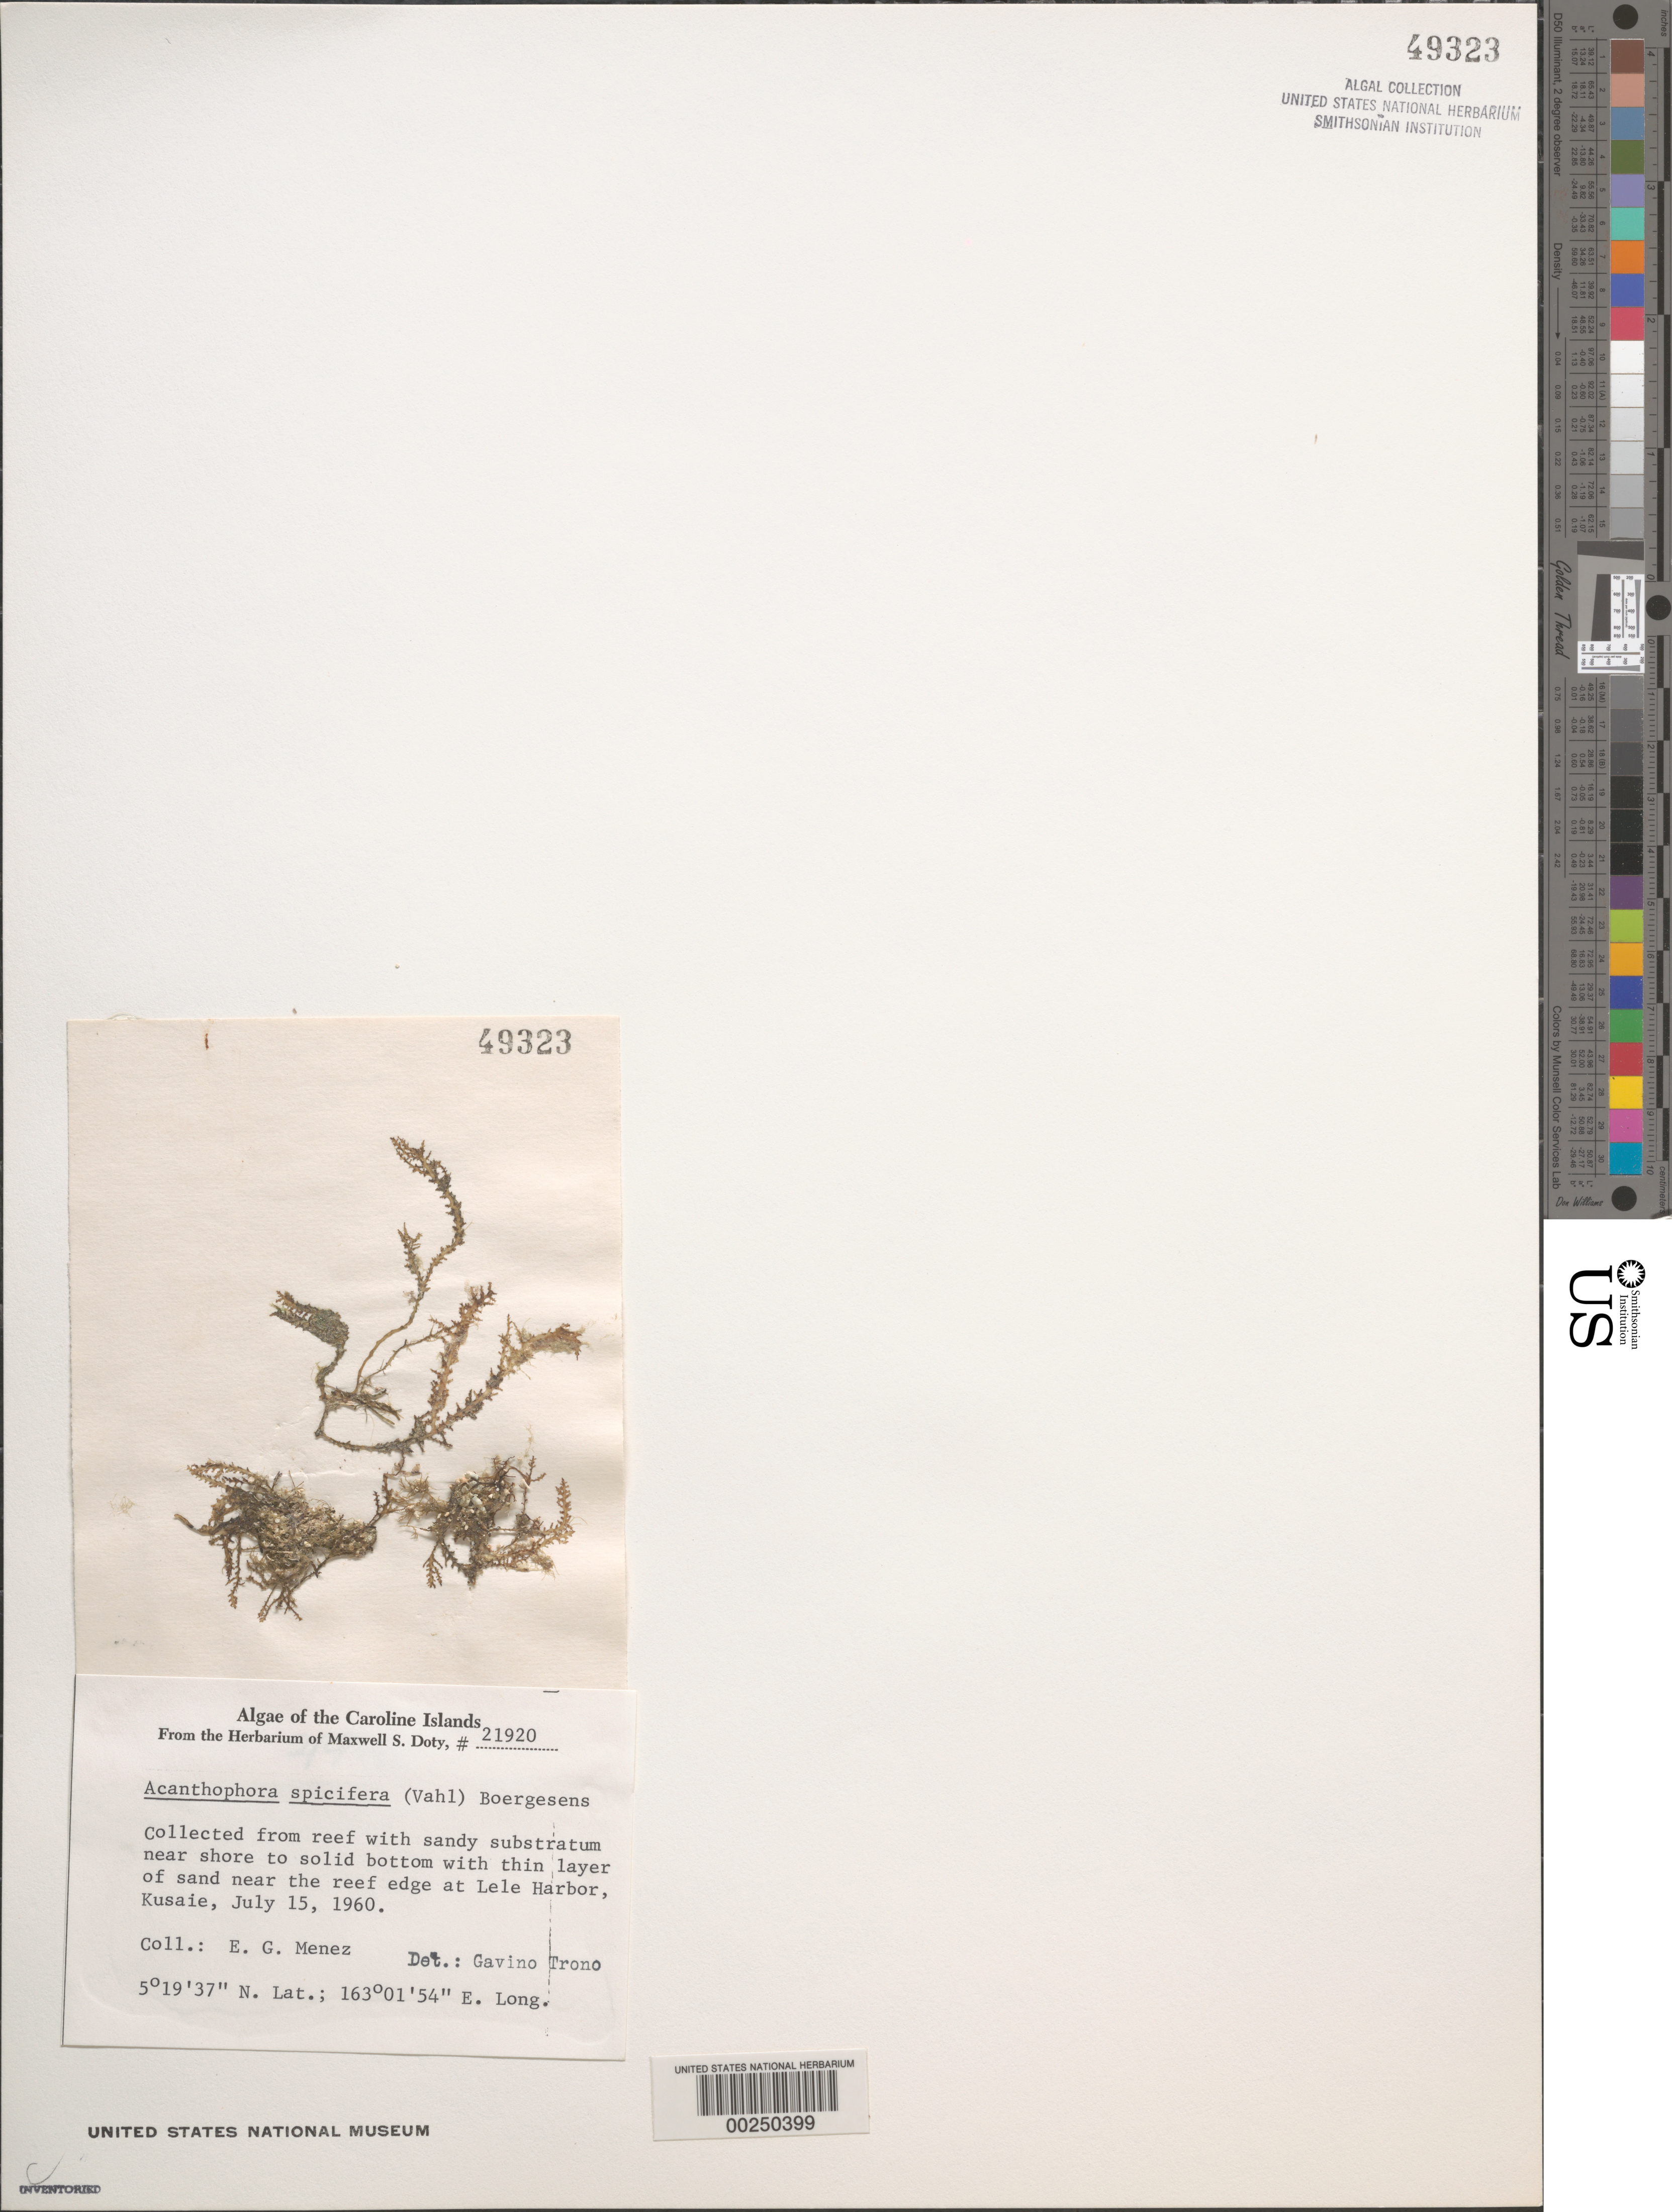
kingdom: Plantae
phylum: Rhodophyta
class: Florideophyceae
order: Ceramiales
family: Rhodomelaceae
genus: Acanthophora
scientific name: Acanthophora spicifera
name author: (Vahl) Børgesen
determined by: Trono, Gavino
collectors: Meñez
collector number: MSD 21920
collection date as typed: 15 Jul 1960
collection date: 1960-07-15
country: Micronesia, Federated States of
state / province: Kosrae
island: Kosrae [Kusaie]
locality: Lele Harbor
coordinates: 5 19' 37" N, 163 01' 54" E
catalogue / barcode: US 49323